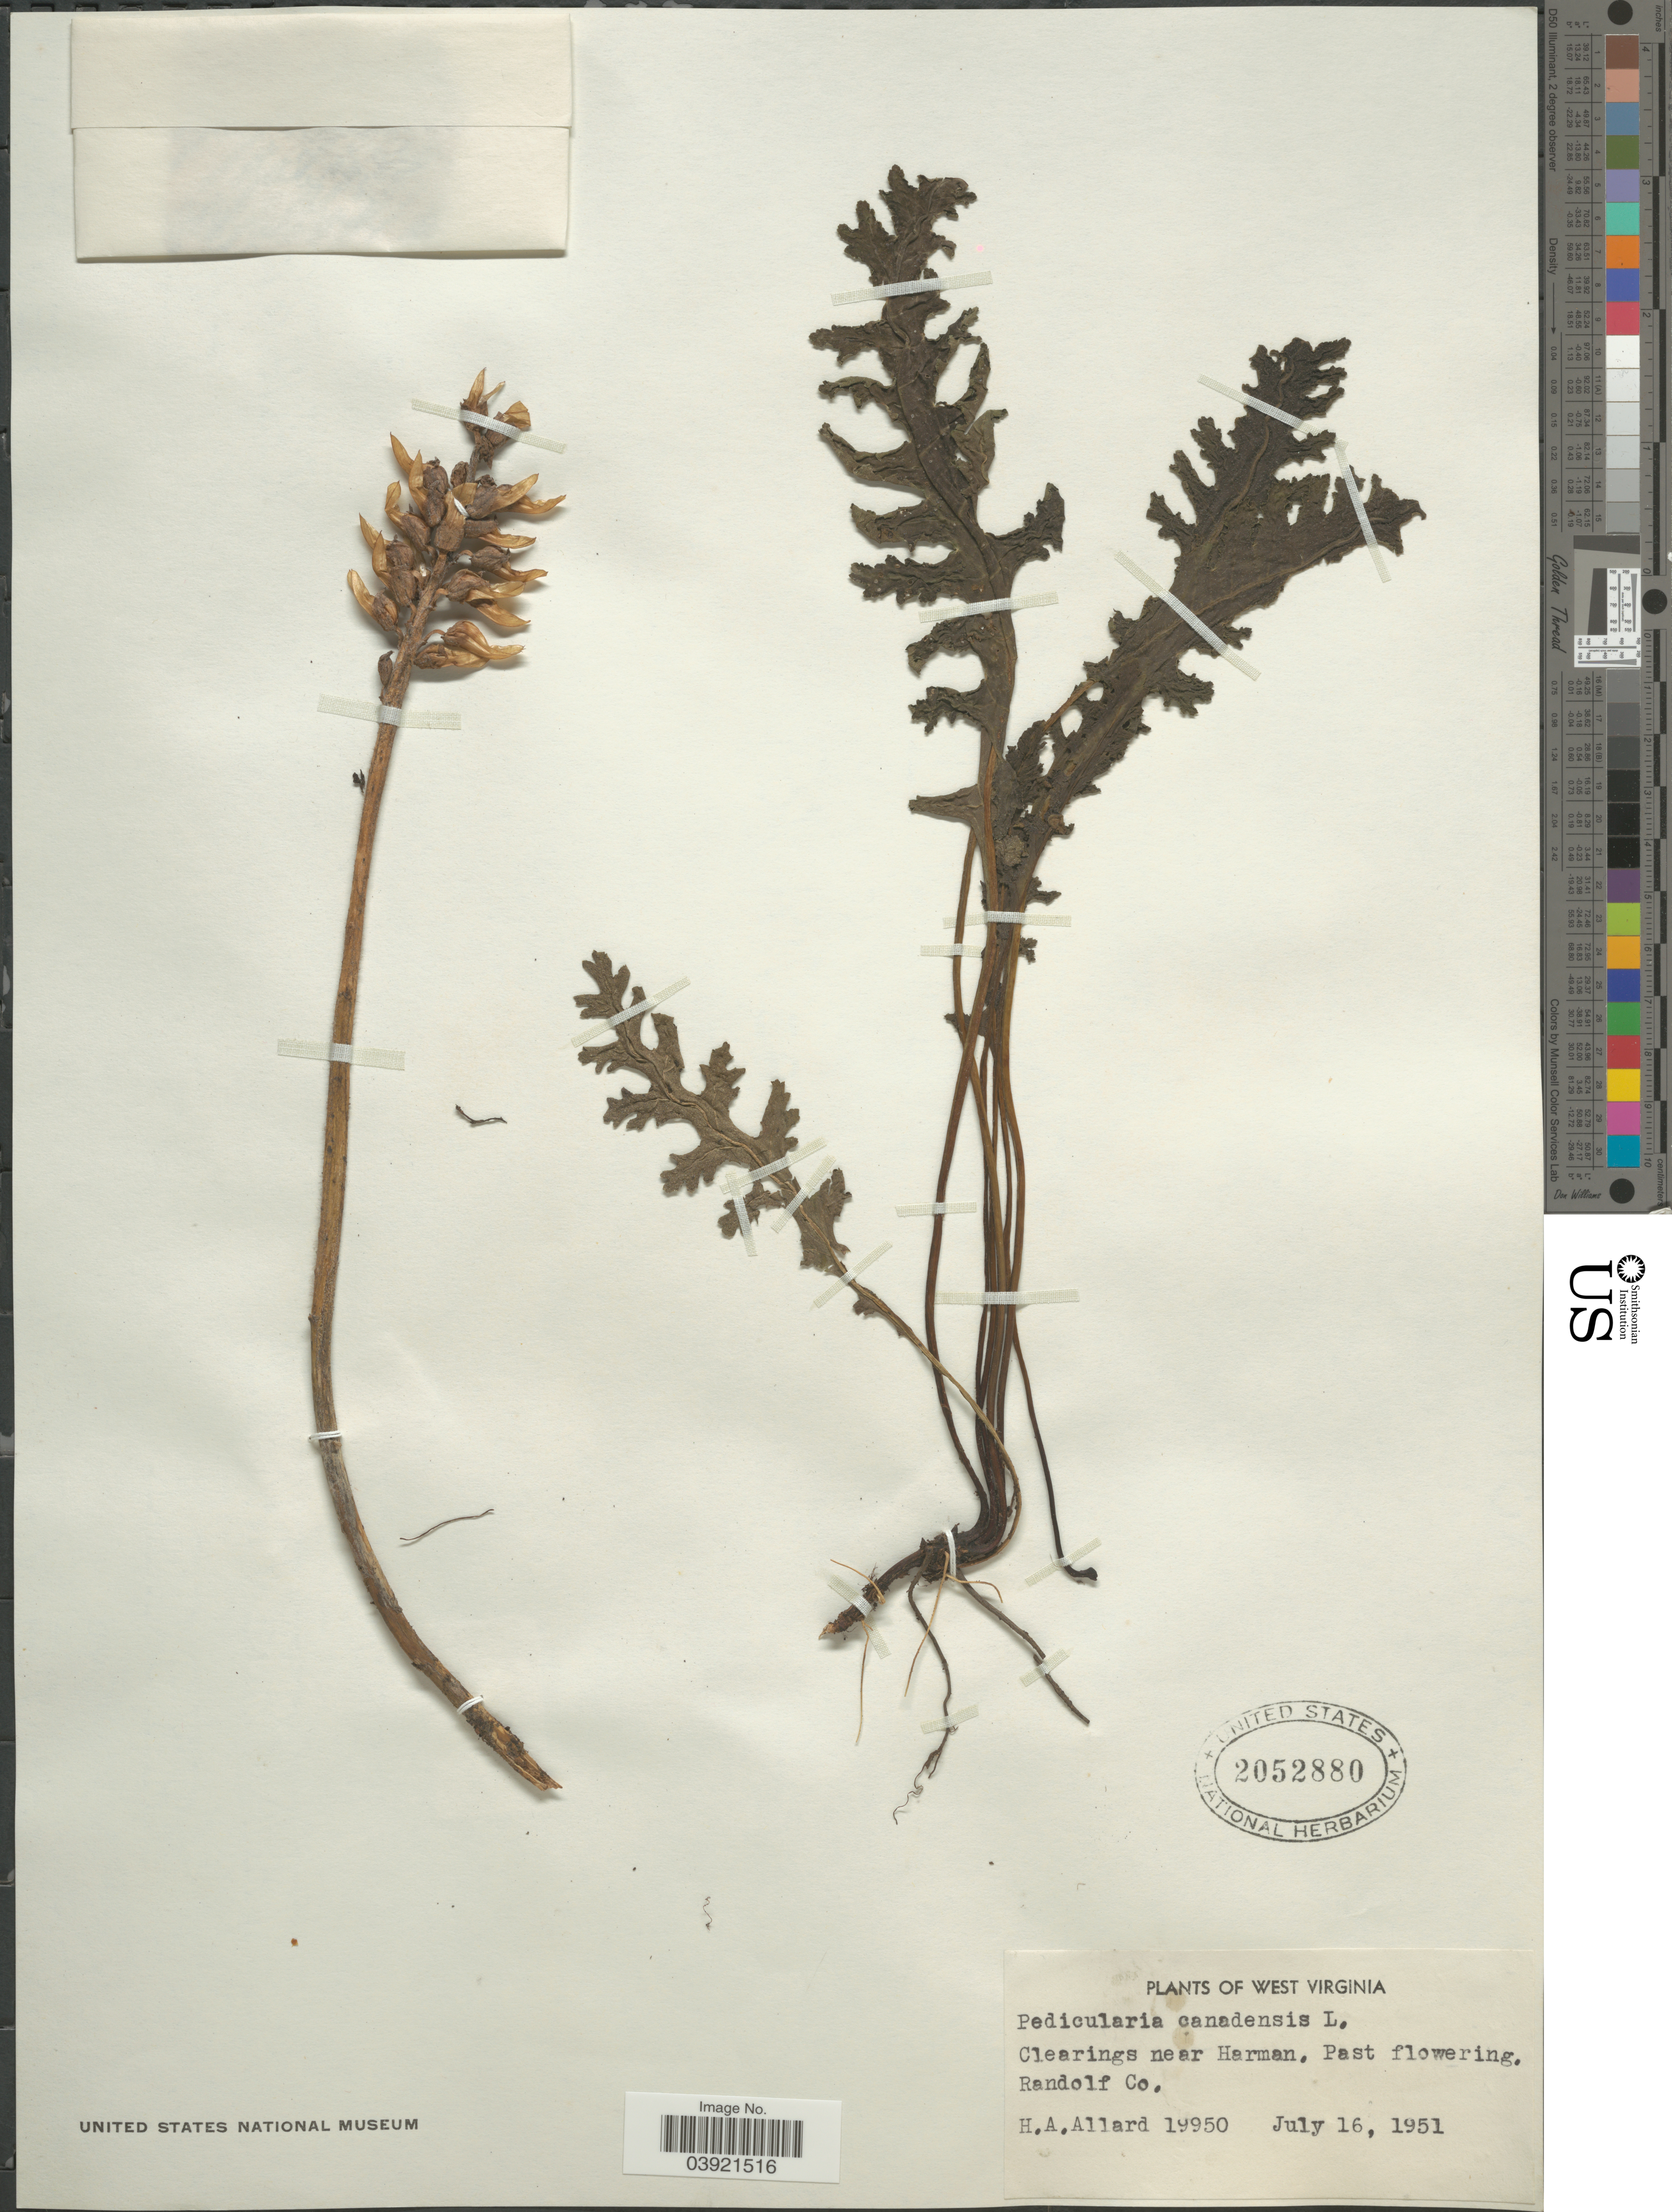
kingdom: Plantae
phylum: Tracheophyta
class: Magnoliopsida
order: Lamiales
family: Orobanchaceae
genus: Pedicularis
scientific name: Pedicularis canadensis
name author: L.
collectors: H. A. Allard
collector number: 19950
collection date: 1951-07-16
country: United States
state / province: West Virginia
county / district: Randolph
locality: Clearings near Harman. Randolf Co.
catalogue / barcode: US 2052880